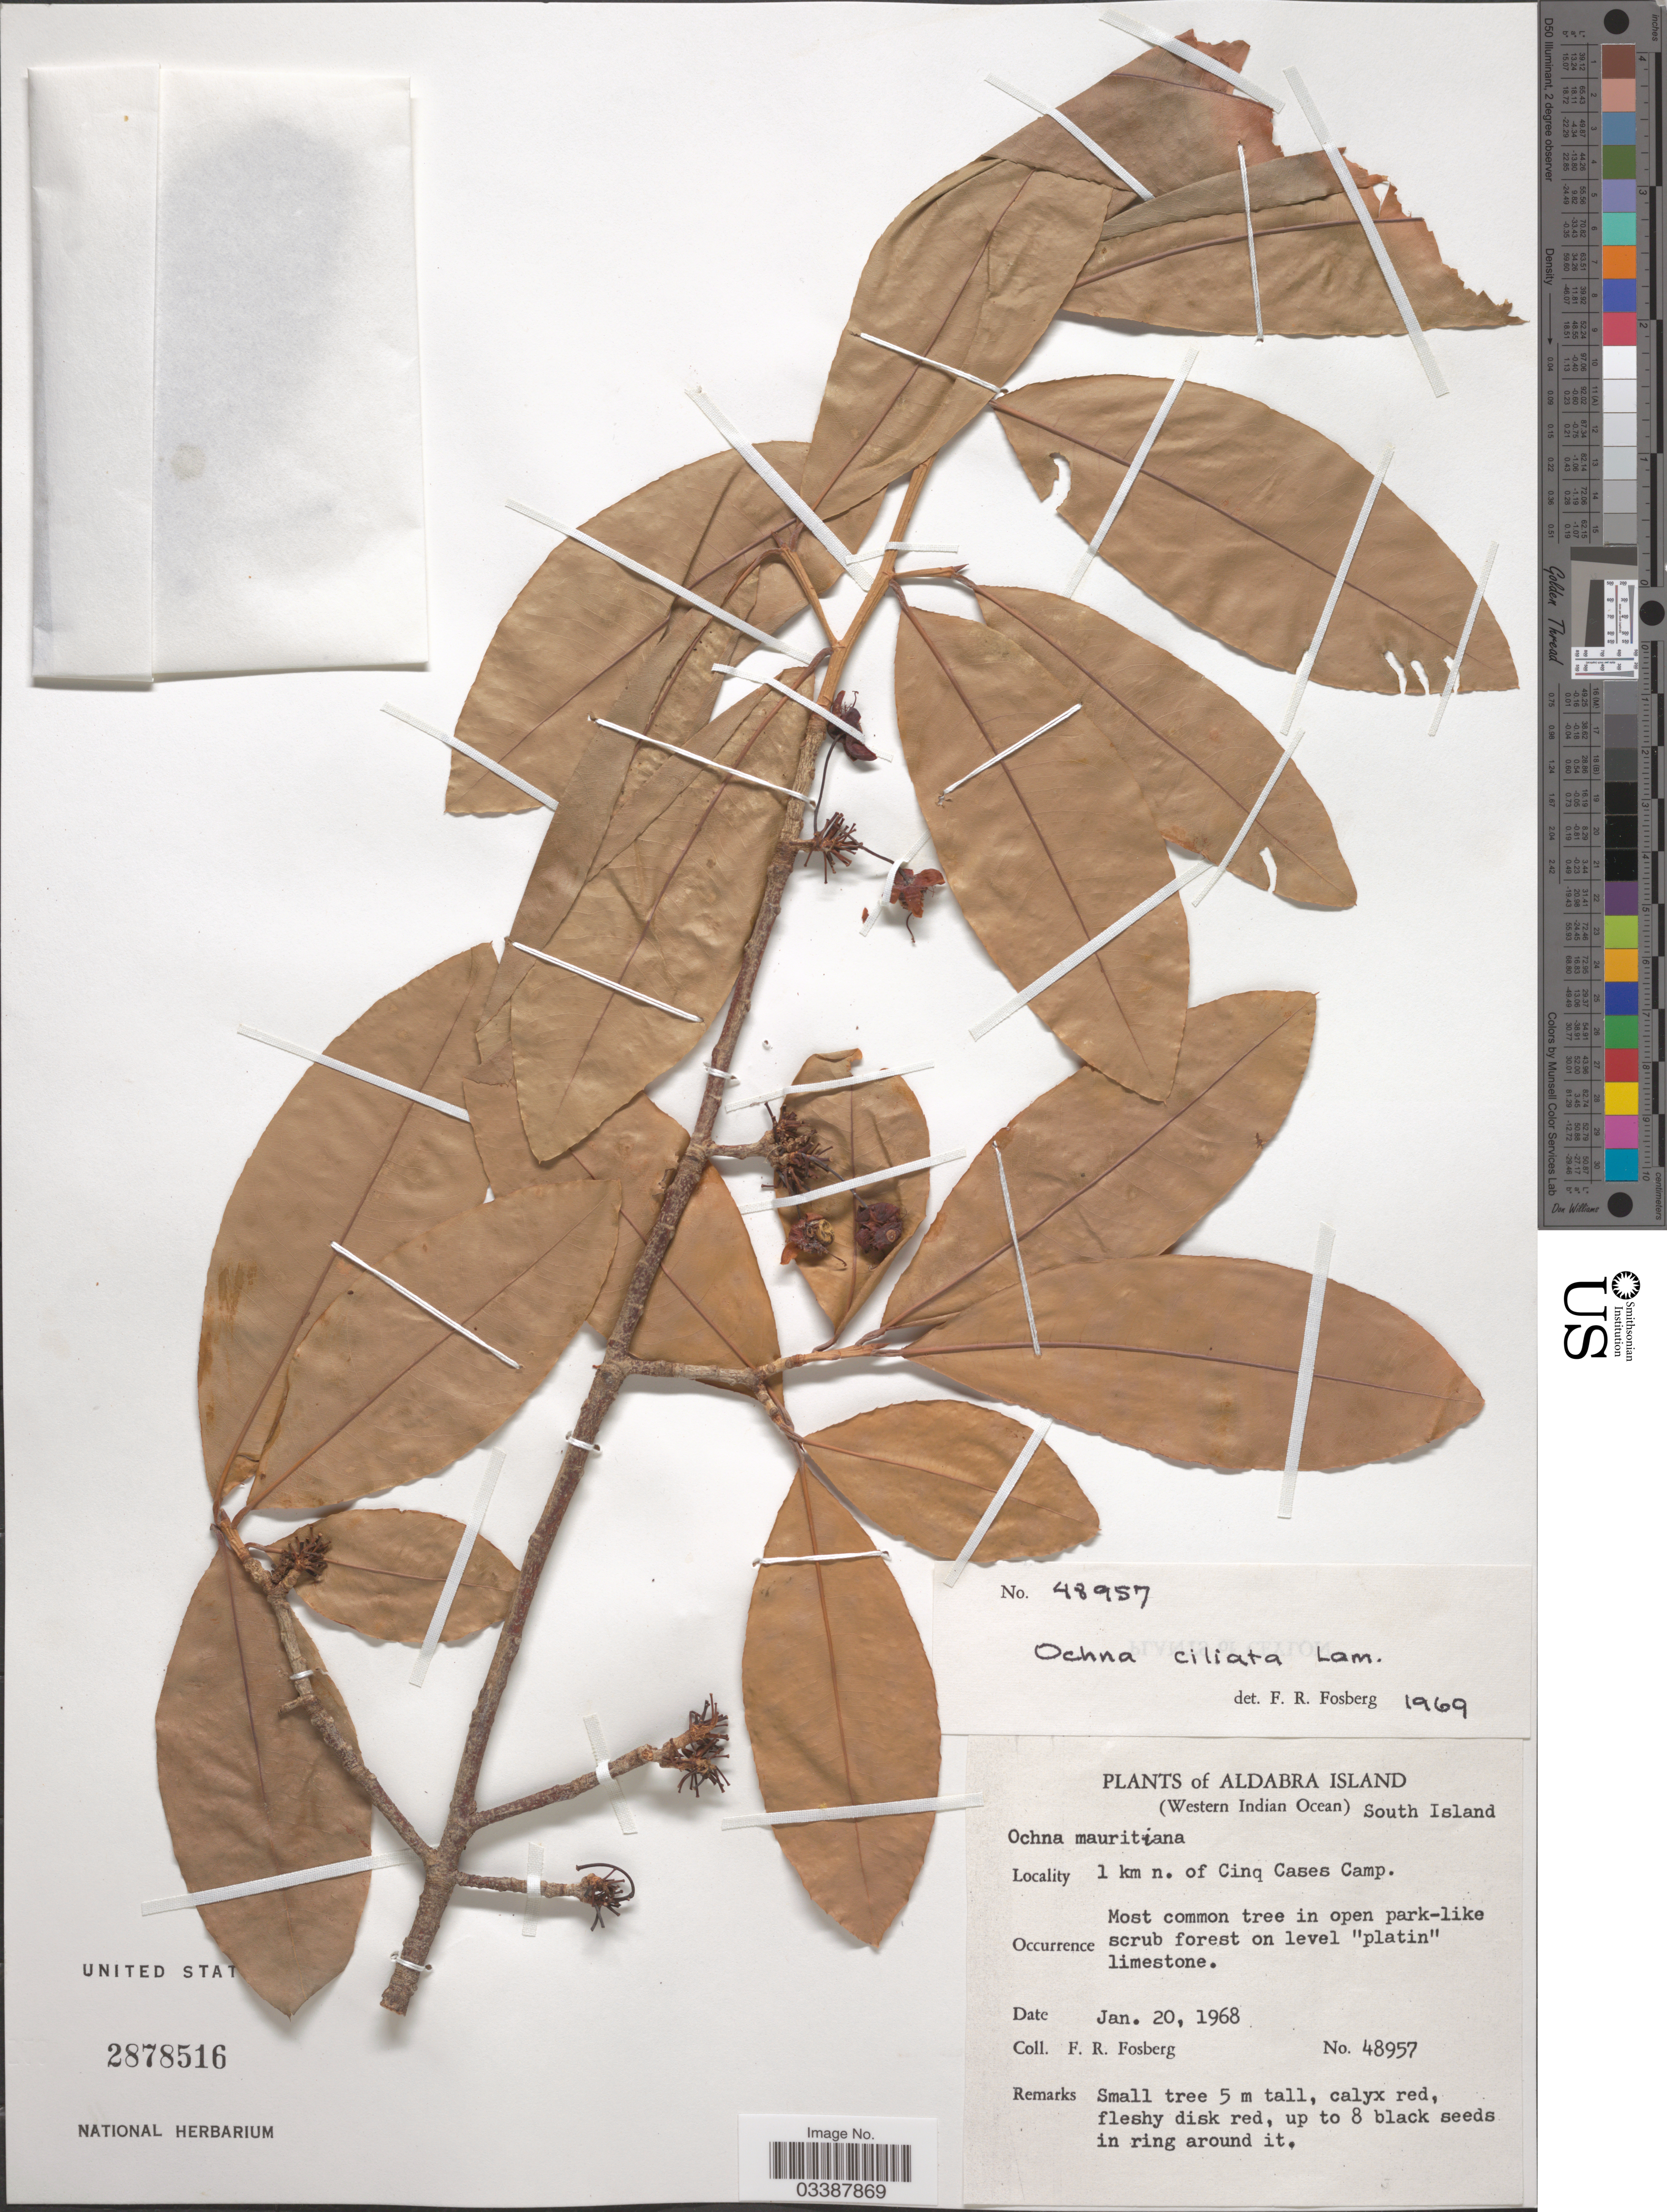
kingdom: Plantae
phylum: Tracheophyta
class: Magnoliopsida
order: Malpighiales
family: Ochnaceae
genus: Ochna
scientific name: Ochna ciliata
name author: Lam.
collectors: F. R. Fosberg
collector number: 48957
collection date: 1968-01-20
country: Seychelles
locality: Aldabra Island. (Western Indian Ocean) South Island. 1 km n. of Cinq Cases Camp.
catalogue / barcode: US 2878516